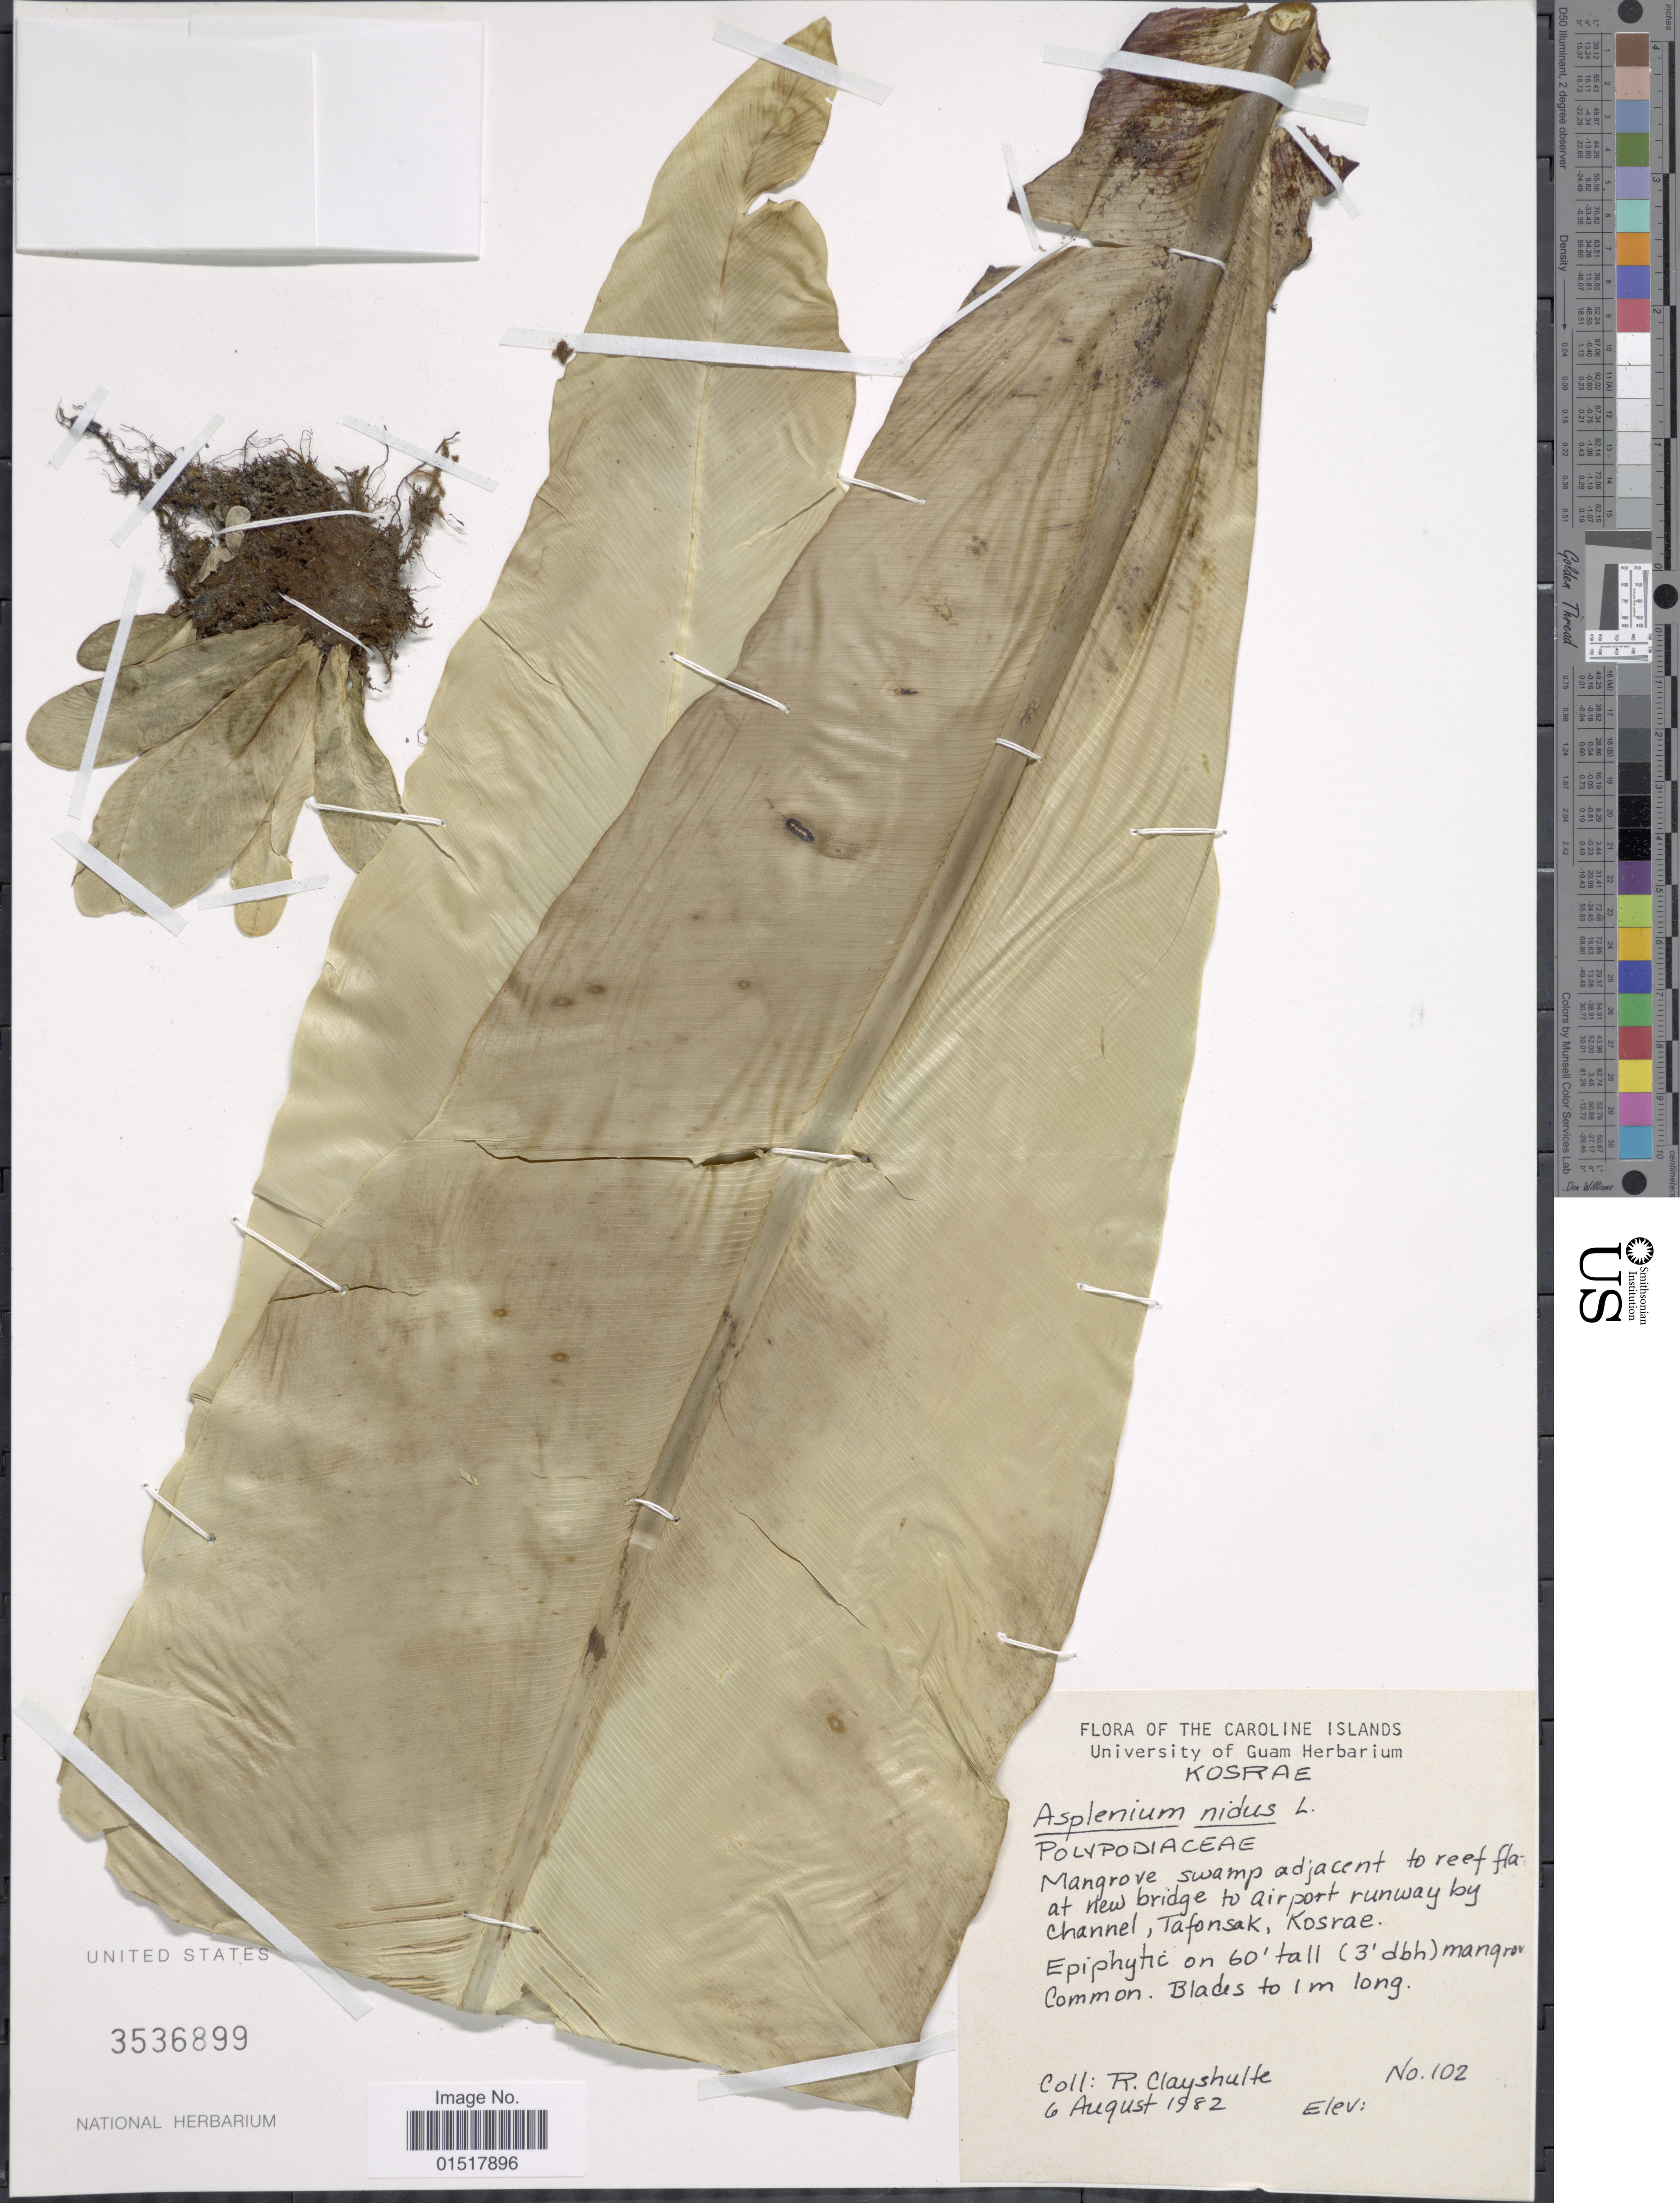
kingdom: Plantae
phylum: Tracheophyta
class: Polypodiopsida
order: Polypodiales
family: Aspleniaceae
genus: Asplenium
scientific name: Asplenium nidus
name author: L.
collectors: R. Clayshulte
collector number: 102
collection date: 1982-08-06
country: Micronesia, Federated States of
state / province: Kosrae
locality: Caroline Islands. Kosrae. Mangrove swamp adjacent to reef fla at new bridge to airport runway by channel, Tafonsak, Kosrae.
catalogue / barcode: US 3536899